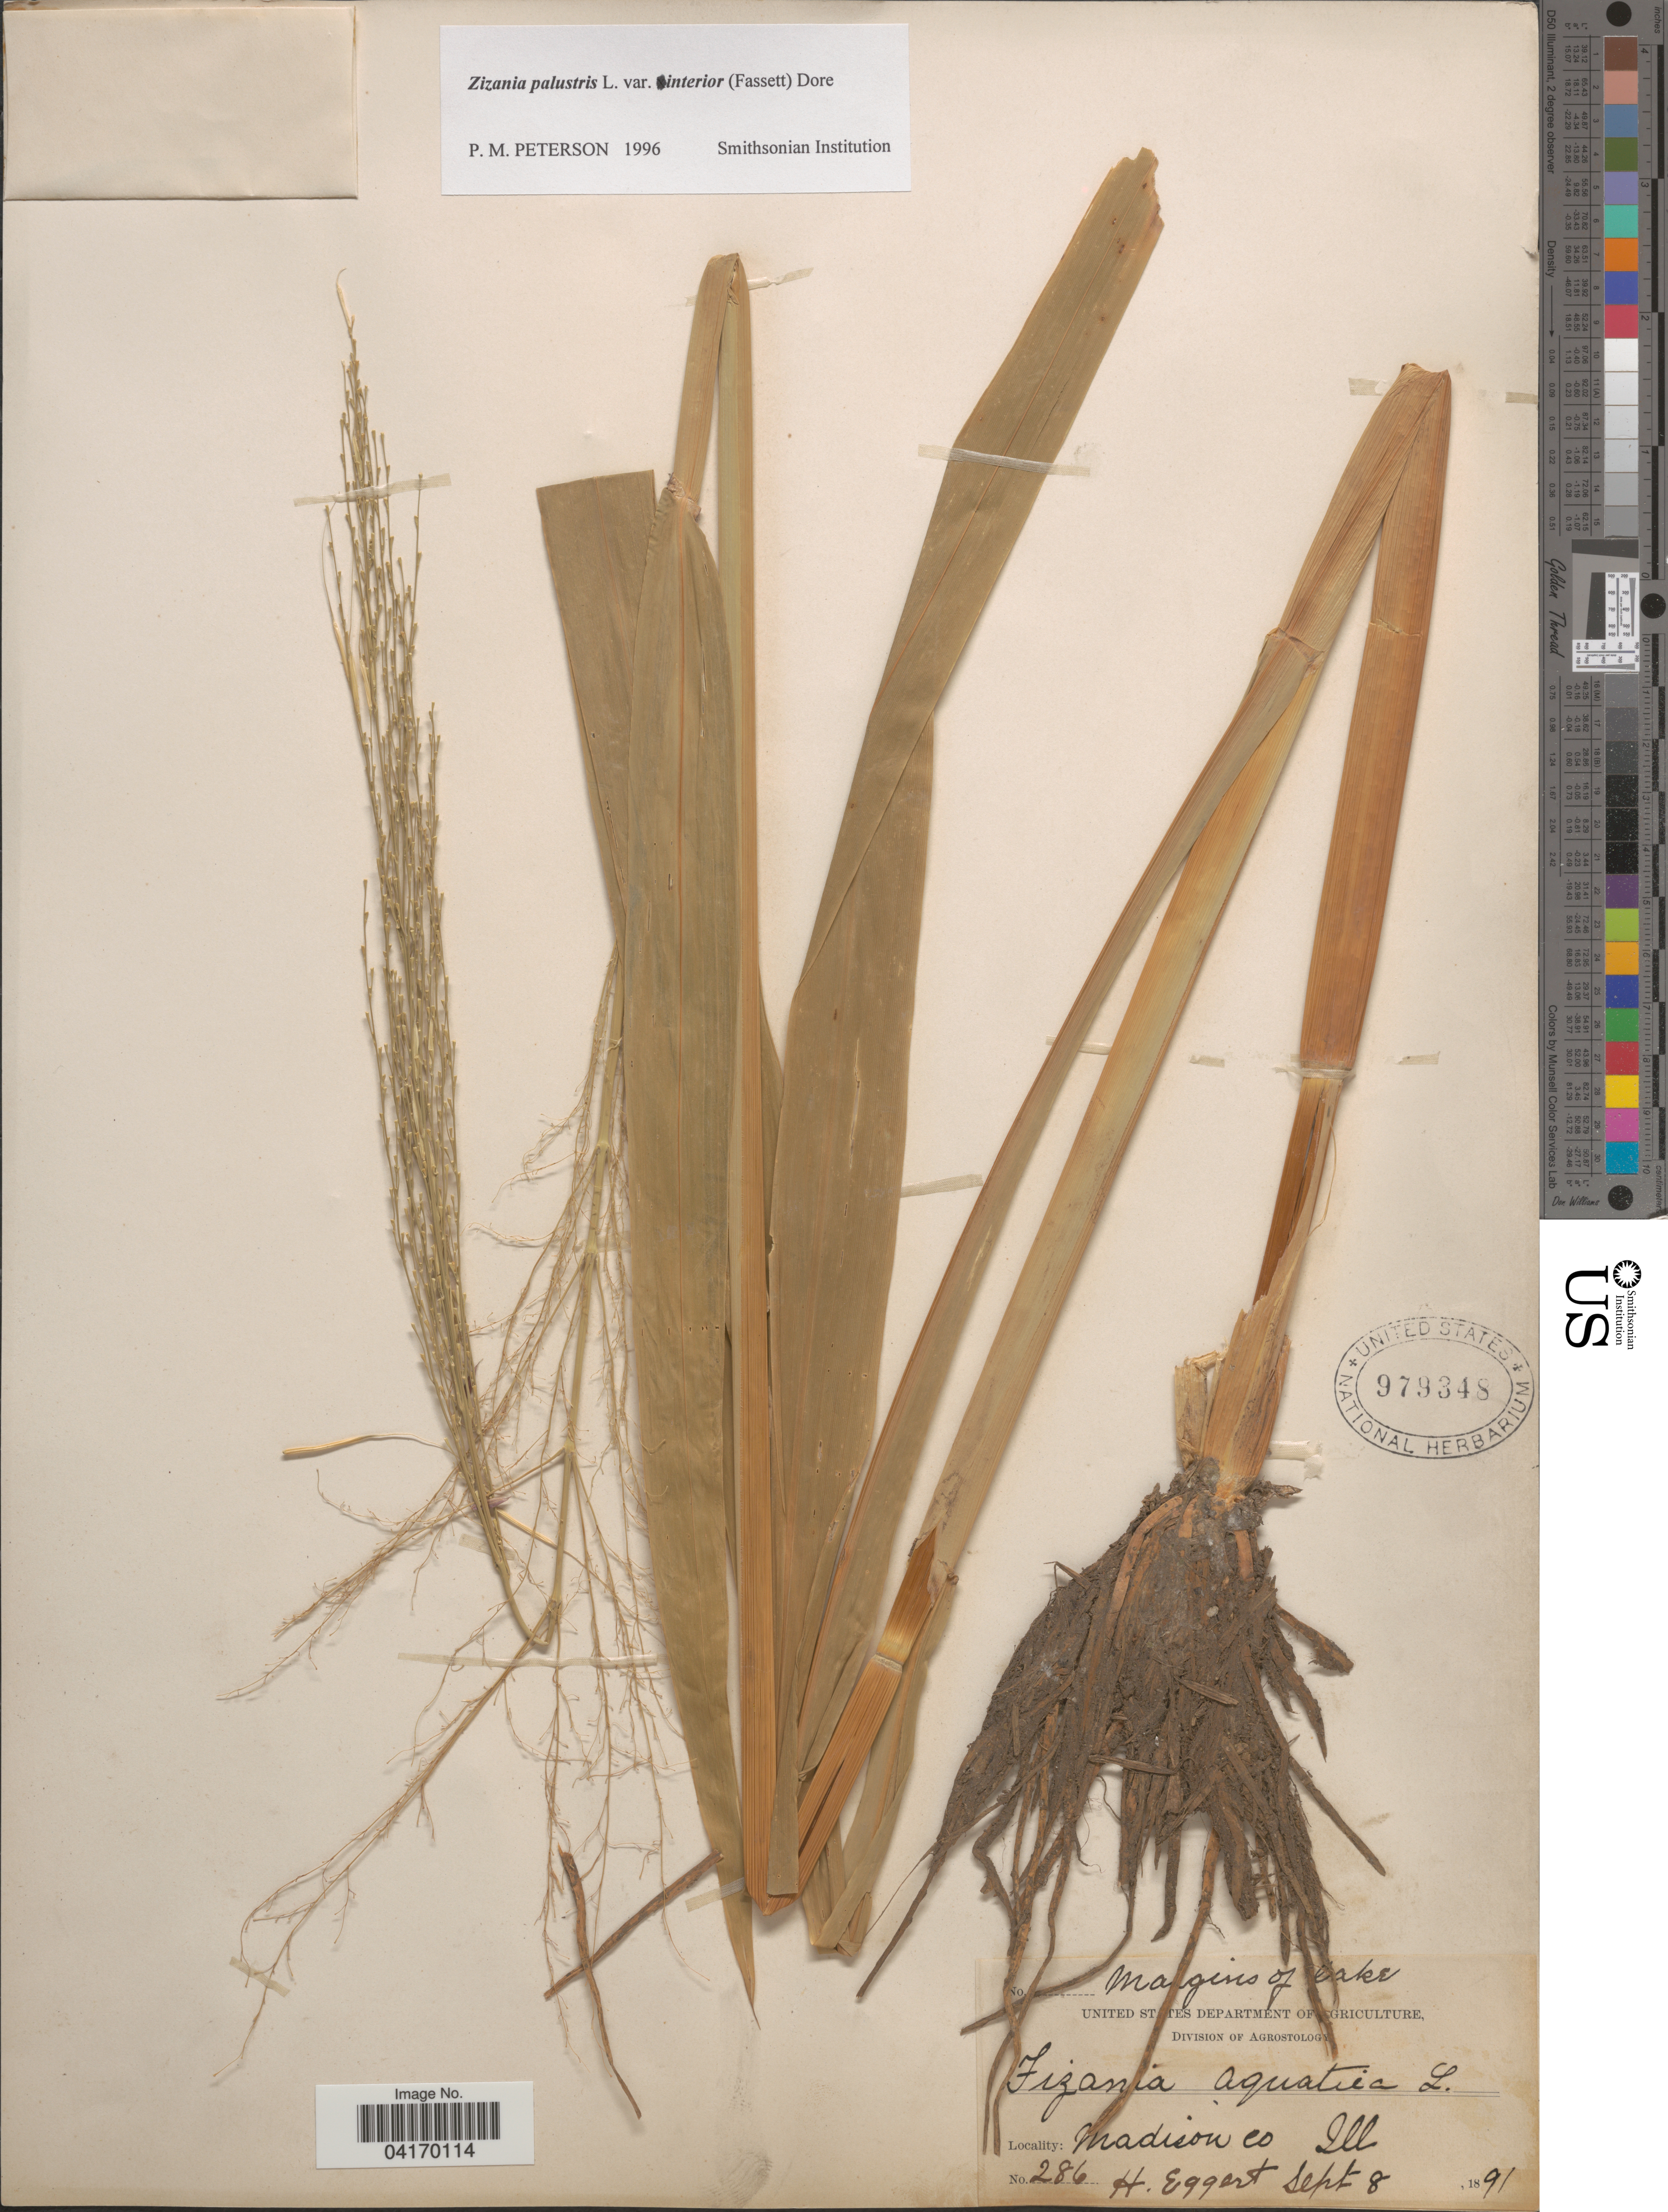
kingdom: Plantae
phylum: Tracheophyta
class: Liliopsida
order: Poales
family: Poaceae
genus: Zizania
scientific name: Zizania aquatica var. interior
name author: Fassett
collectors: H. Eggert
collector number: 286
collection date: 1891-09-08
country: United States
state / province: Illinois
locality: Madison Co.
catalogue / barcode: US 979348